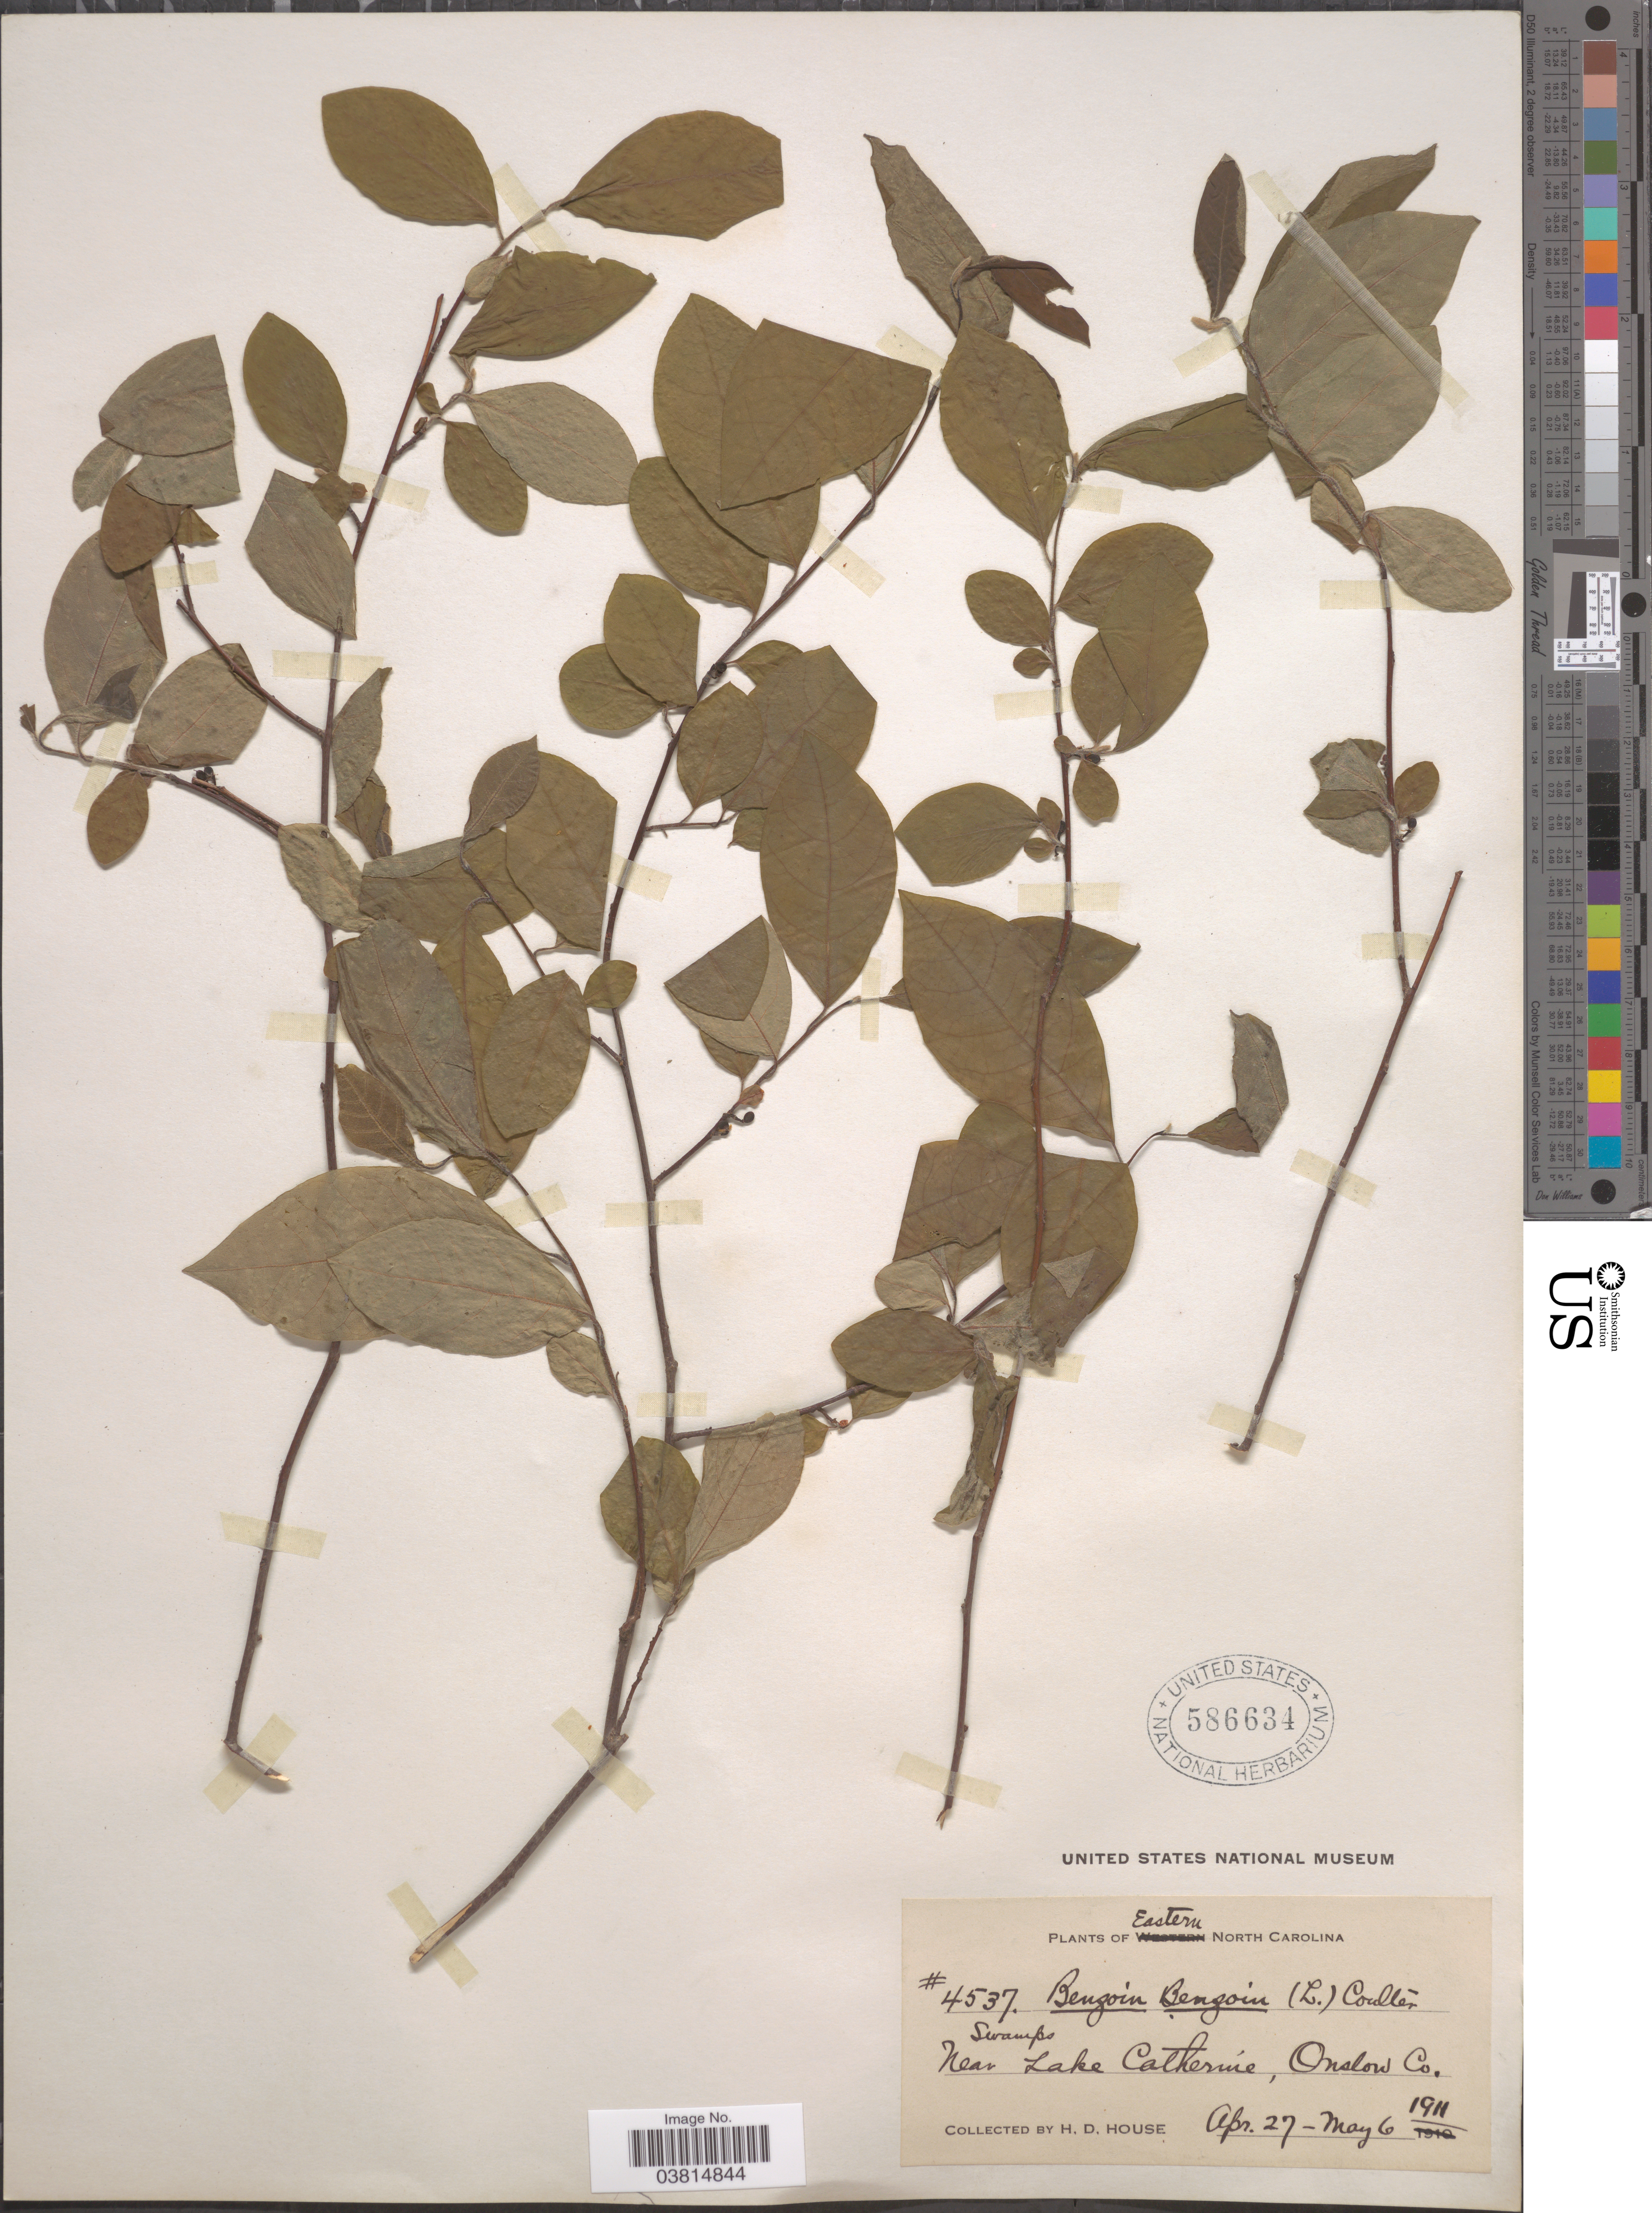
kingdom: Plantae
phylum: Tracheophyta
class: Magnoliopsida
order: Laurales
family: Lauraceae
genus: Lindera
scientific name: Lindera benzoin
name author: (L.) Blume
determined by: Strong, Mark T., (BOT), Smithsonian Institution - National Museum of Natural History (UNITED STATES)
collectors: H. D. House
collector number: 4537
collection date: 1911-04-27/1911-05-06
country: United States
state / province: North Carolina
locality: Eastern North Carolina. Swamps near Lake Catherine, Onslow Co.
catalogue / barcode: US 586634